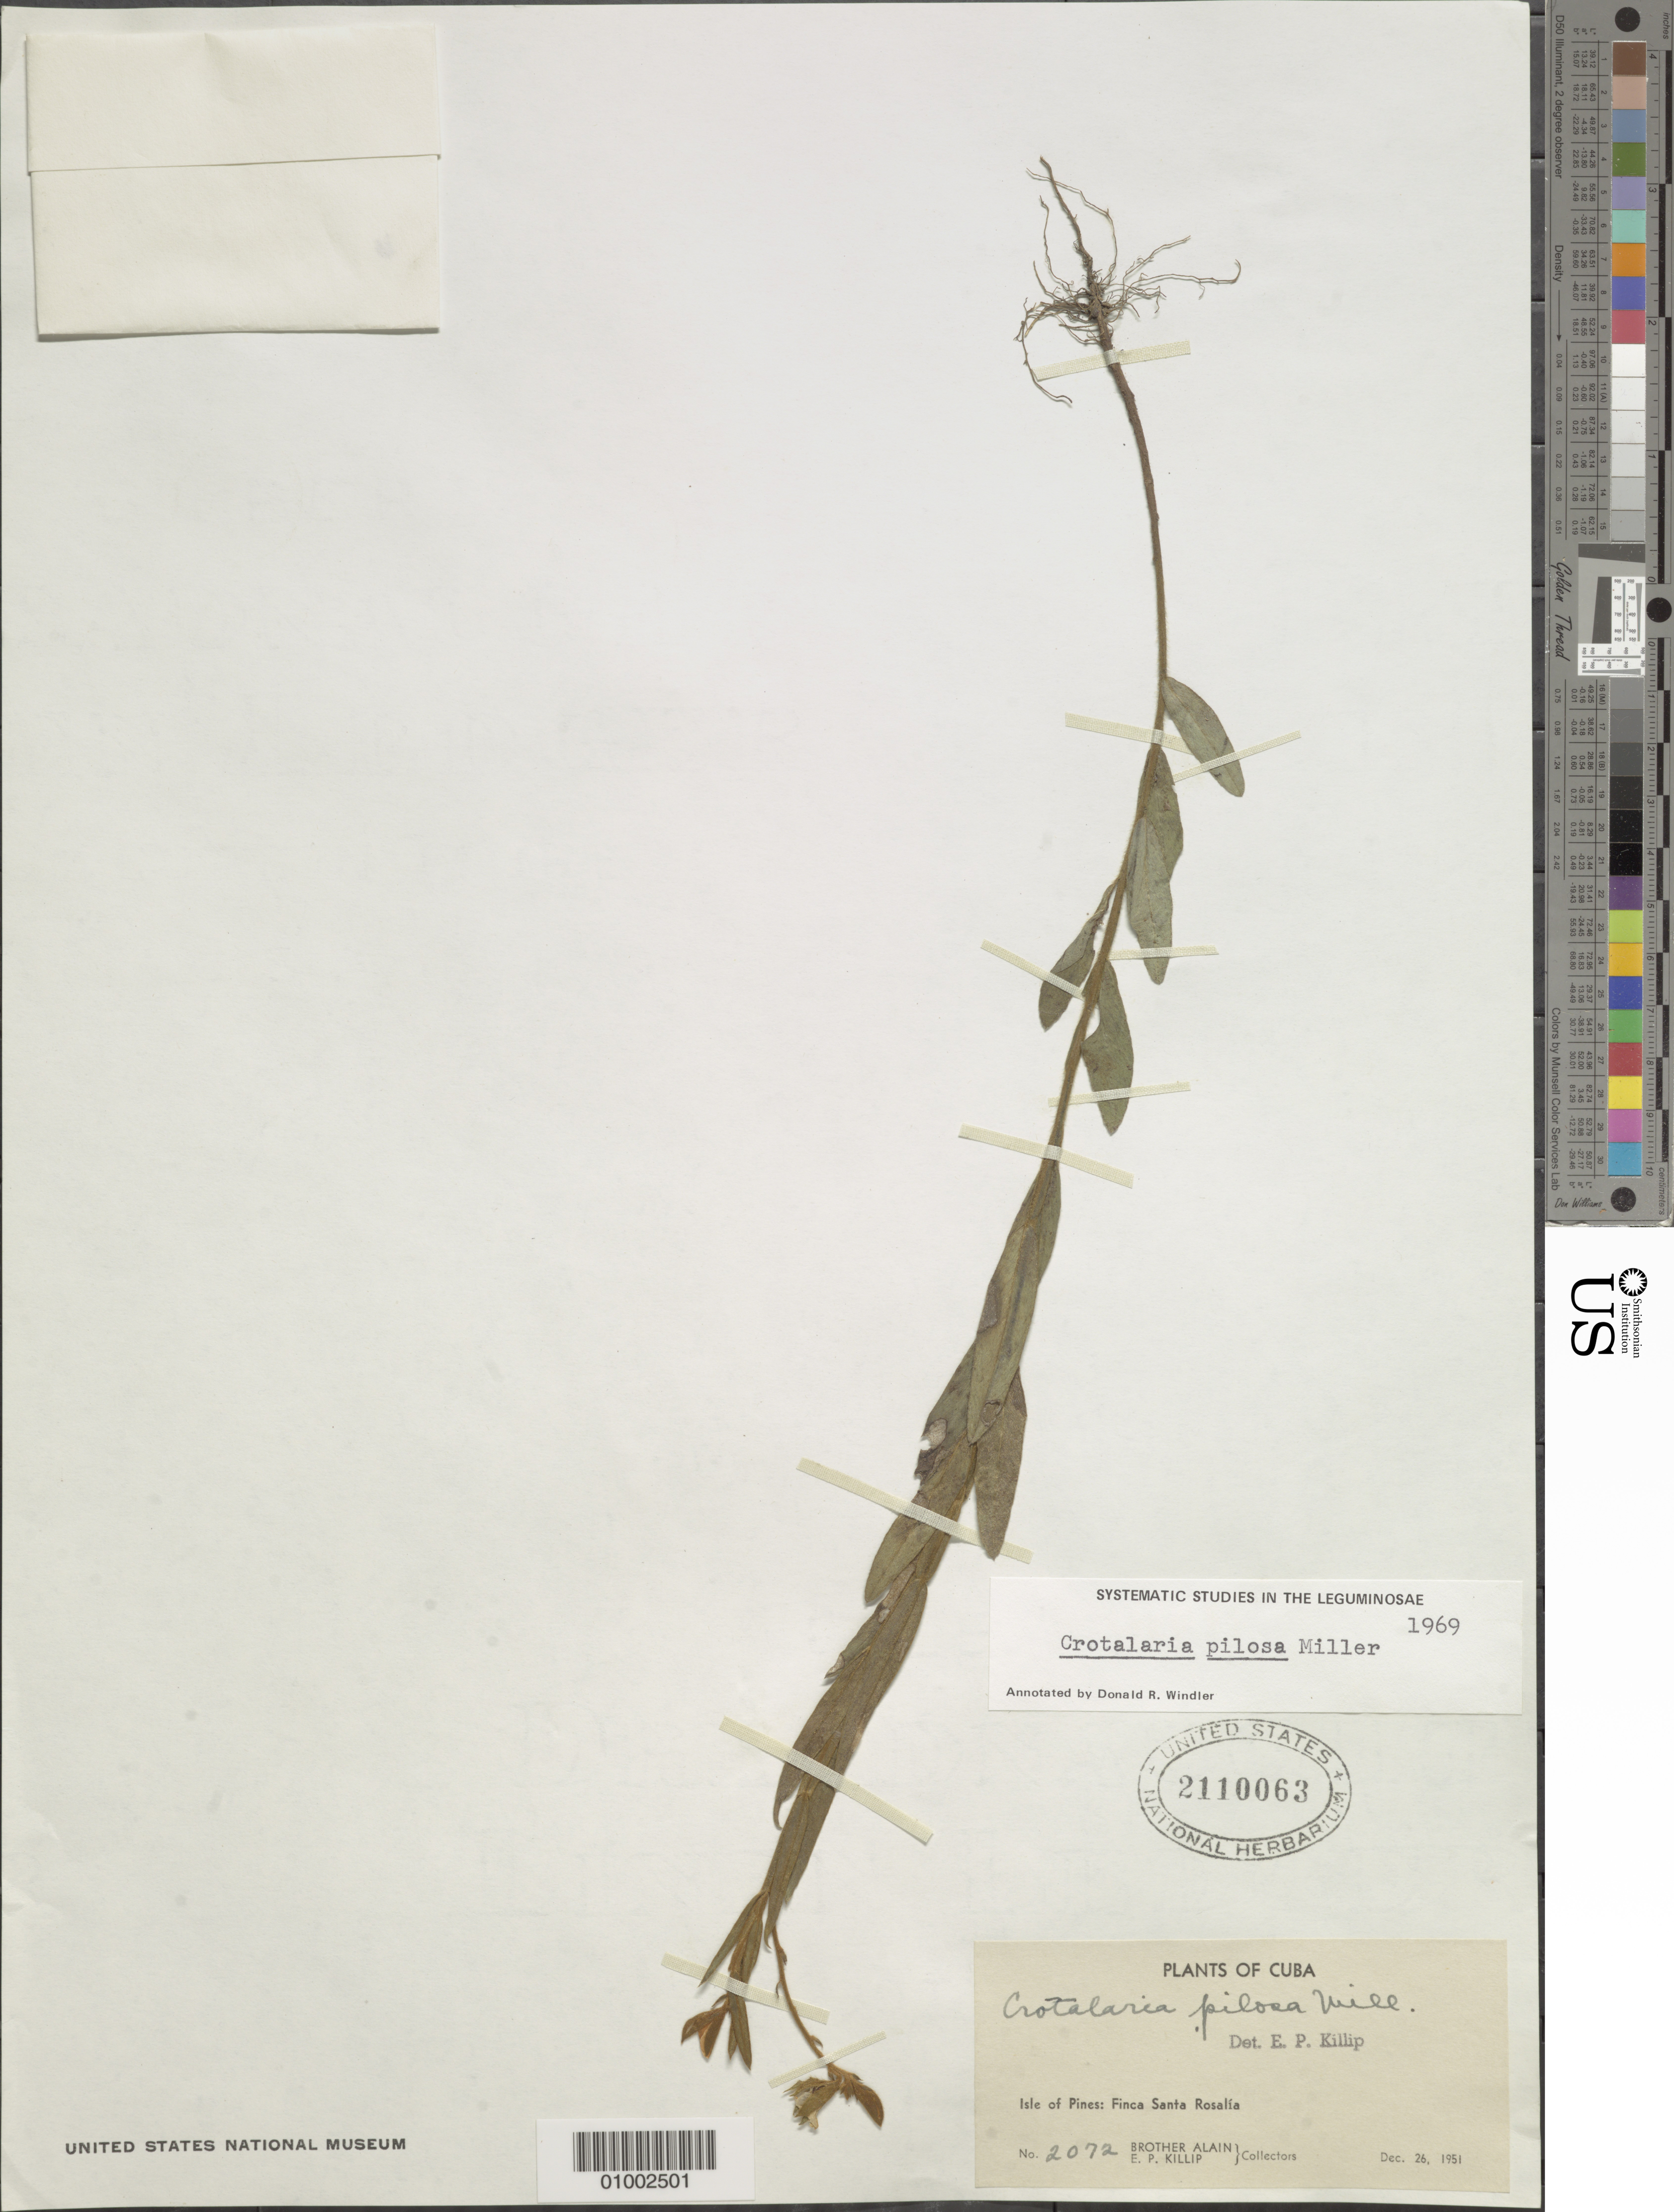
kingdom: Plantae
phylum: Tracheophyta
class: Magnoliopsida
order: Fabales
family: Fabaceae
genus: Crotalaria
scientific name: Crotalaria pilosa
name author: Mill.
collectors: A. H. Liogier & E. P. Killip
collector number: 2072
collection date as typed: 26 Dec 1951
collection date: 1951-12-26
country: Cuba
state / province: Isla de la Juventud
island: Isla de la Juventud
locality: Isle of Pines, Finca Santa Rosalia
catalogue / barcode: US 2110063